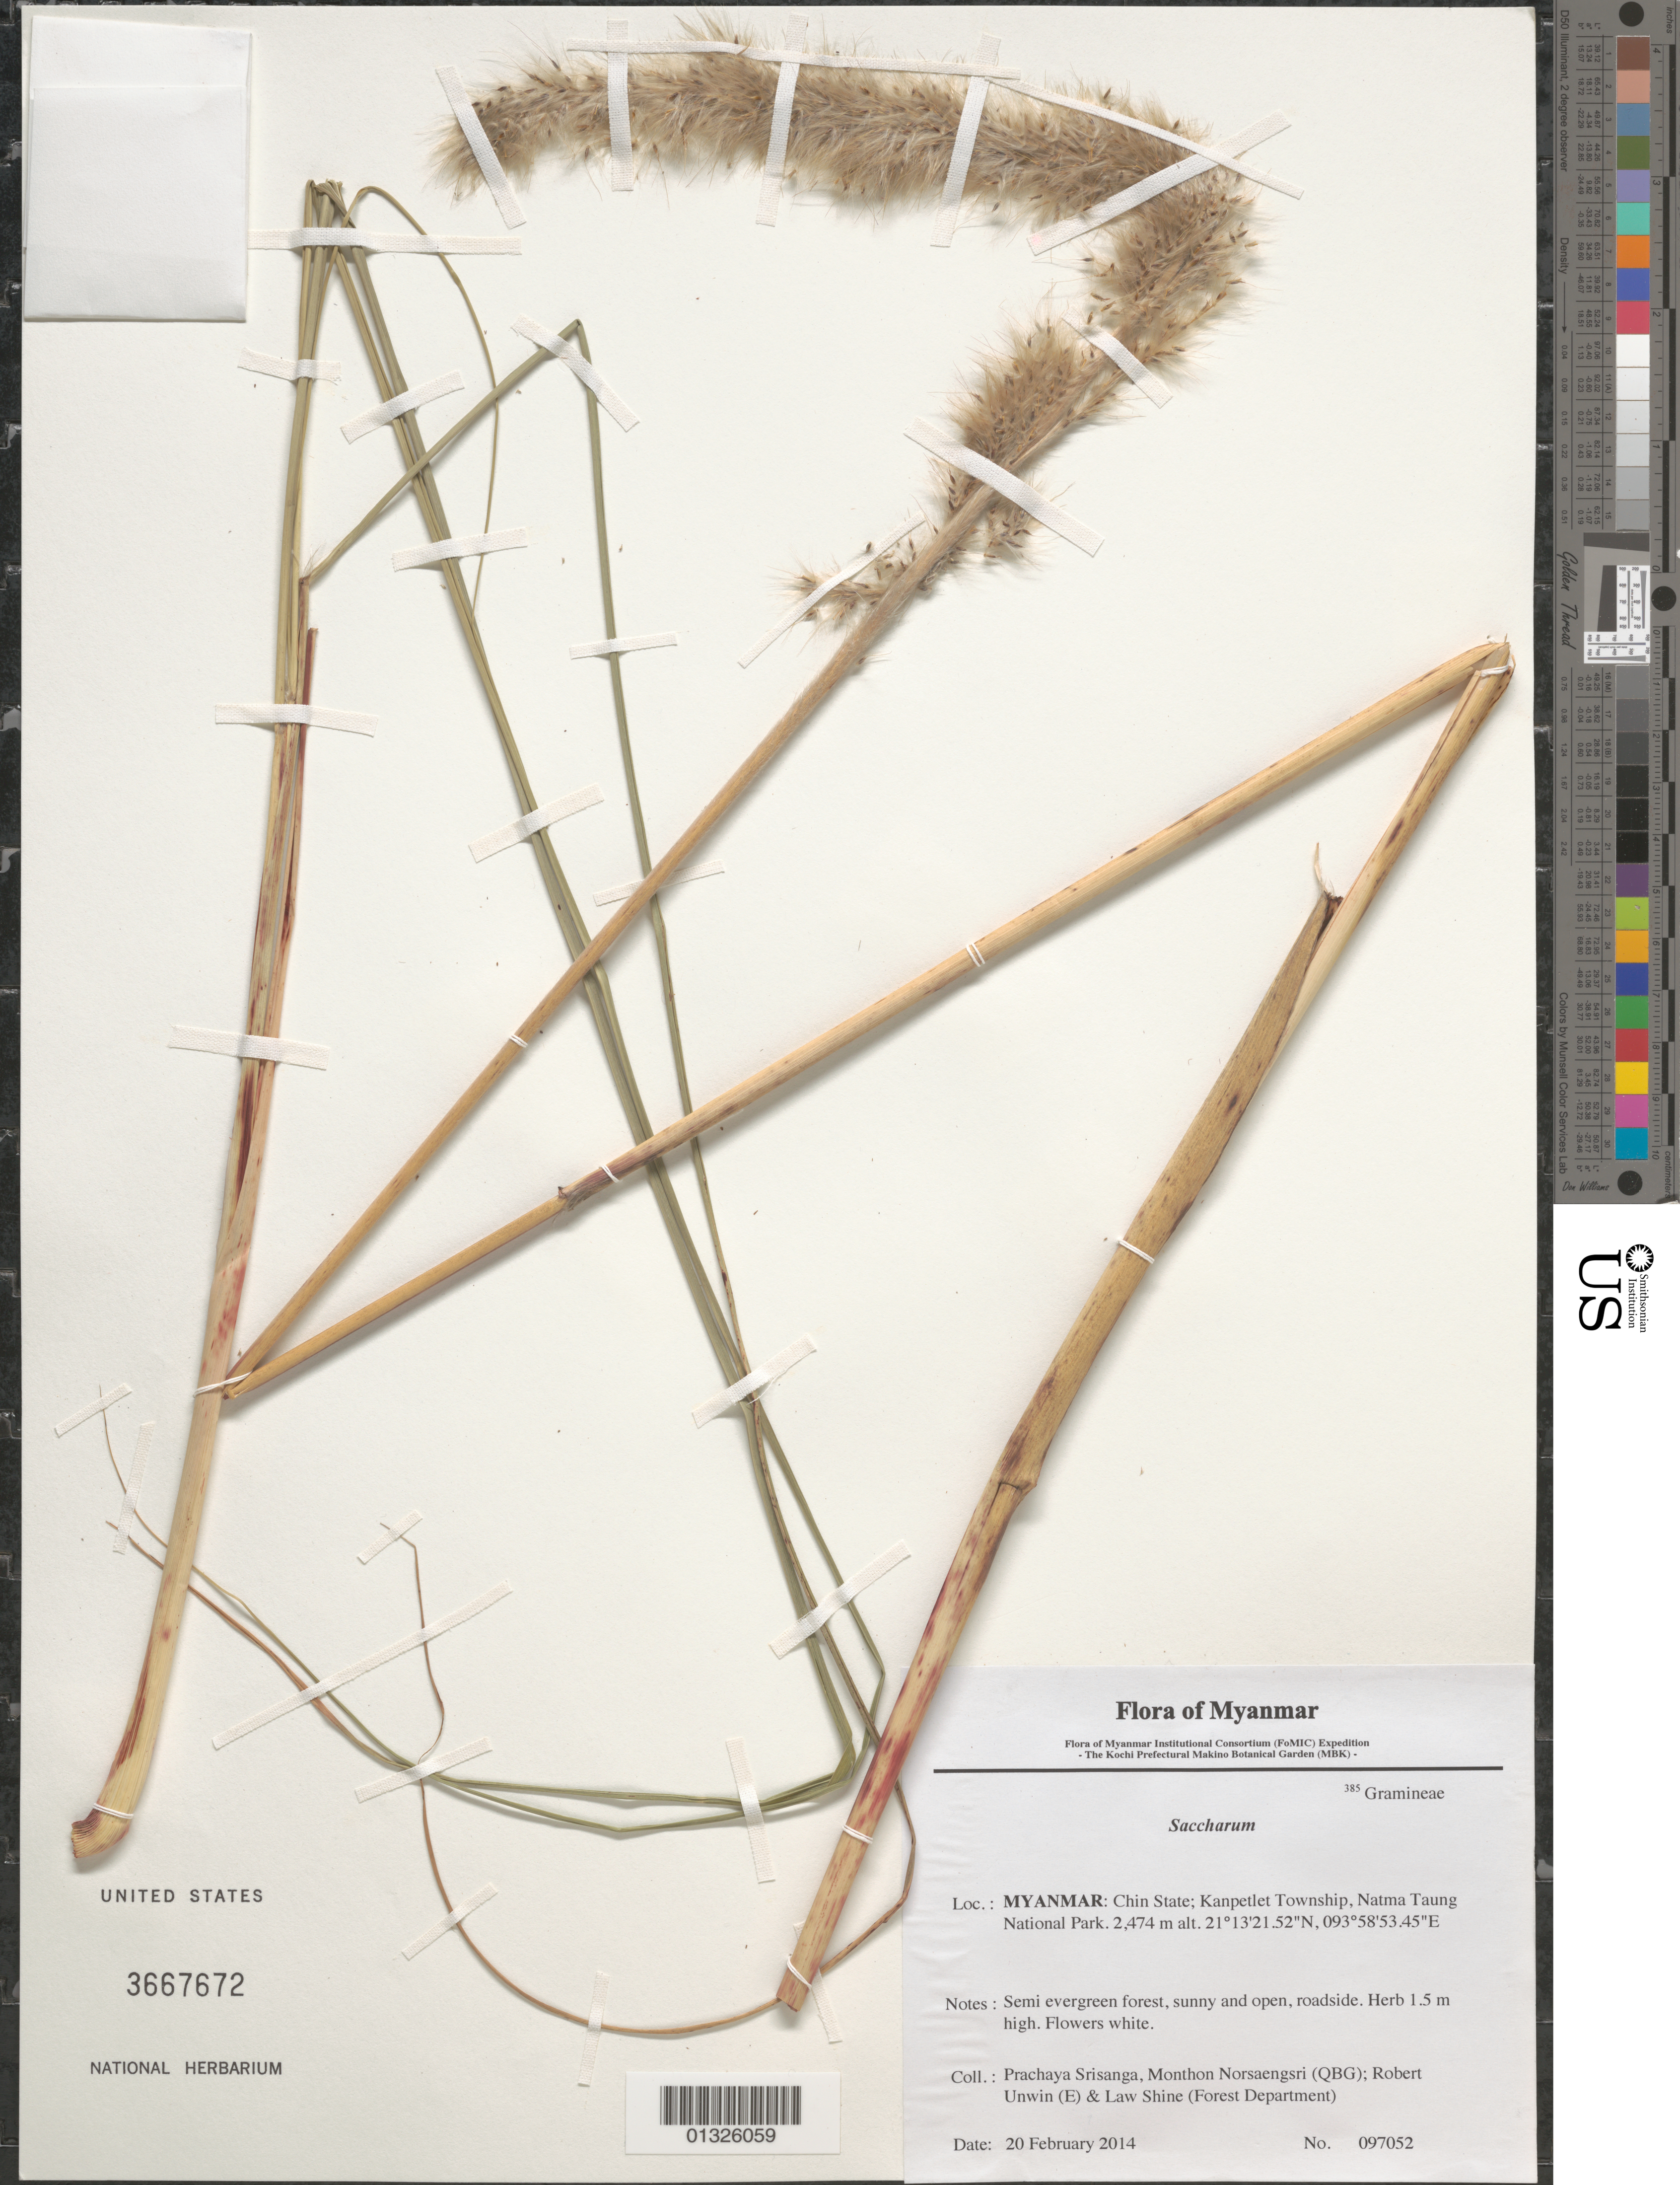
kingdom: Plantae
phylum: Tracheophyta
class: Liliopsida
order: Poales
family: Poaceae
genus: Saccharum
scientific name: Saccharum sp.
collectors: P. Srisanga, M. Norsaengsri, R. Unwin & L. Shine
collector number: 97052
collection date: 2014-02-20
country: Myanmar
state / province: Chin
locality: Kanpetlet Township, Natma Taung National Park.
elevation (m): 2474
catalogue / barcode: US 3667672